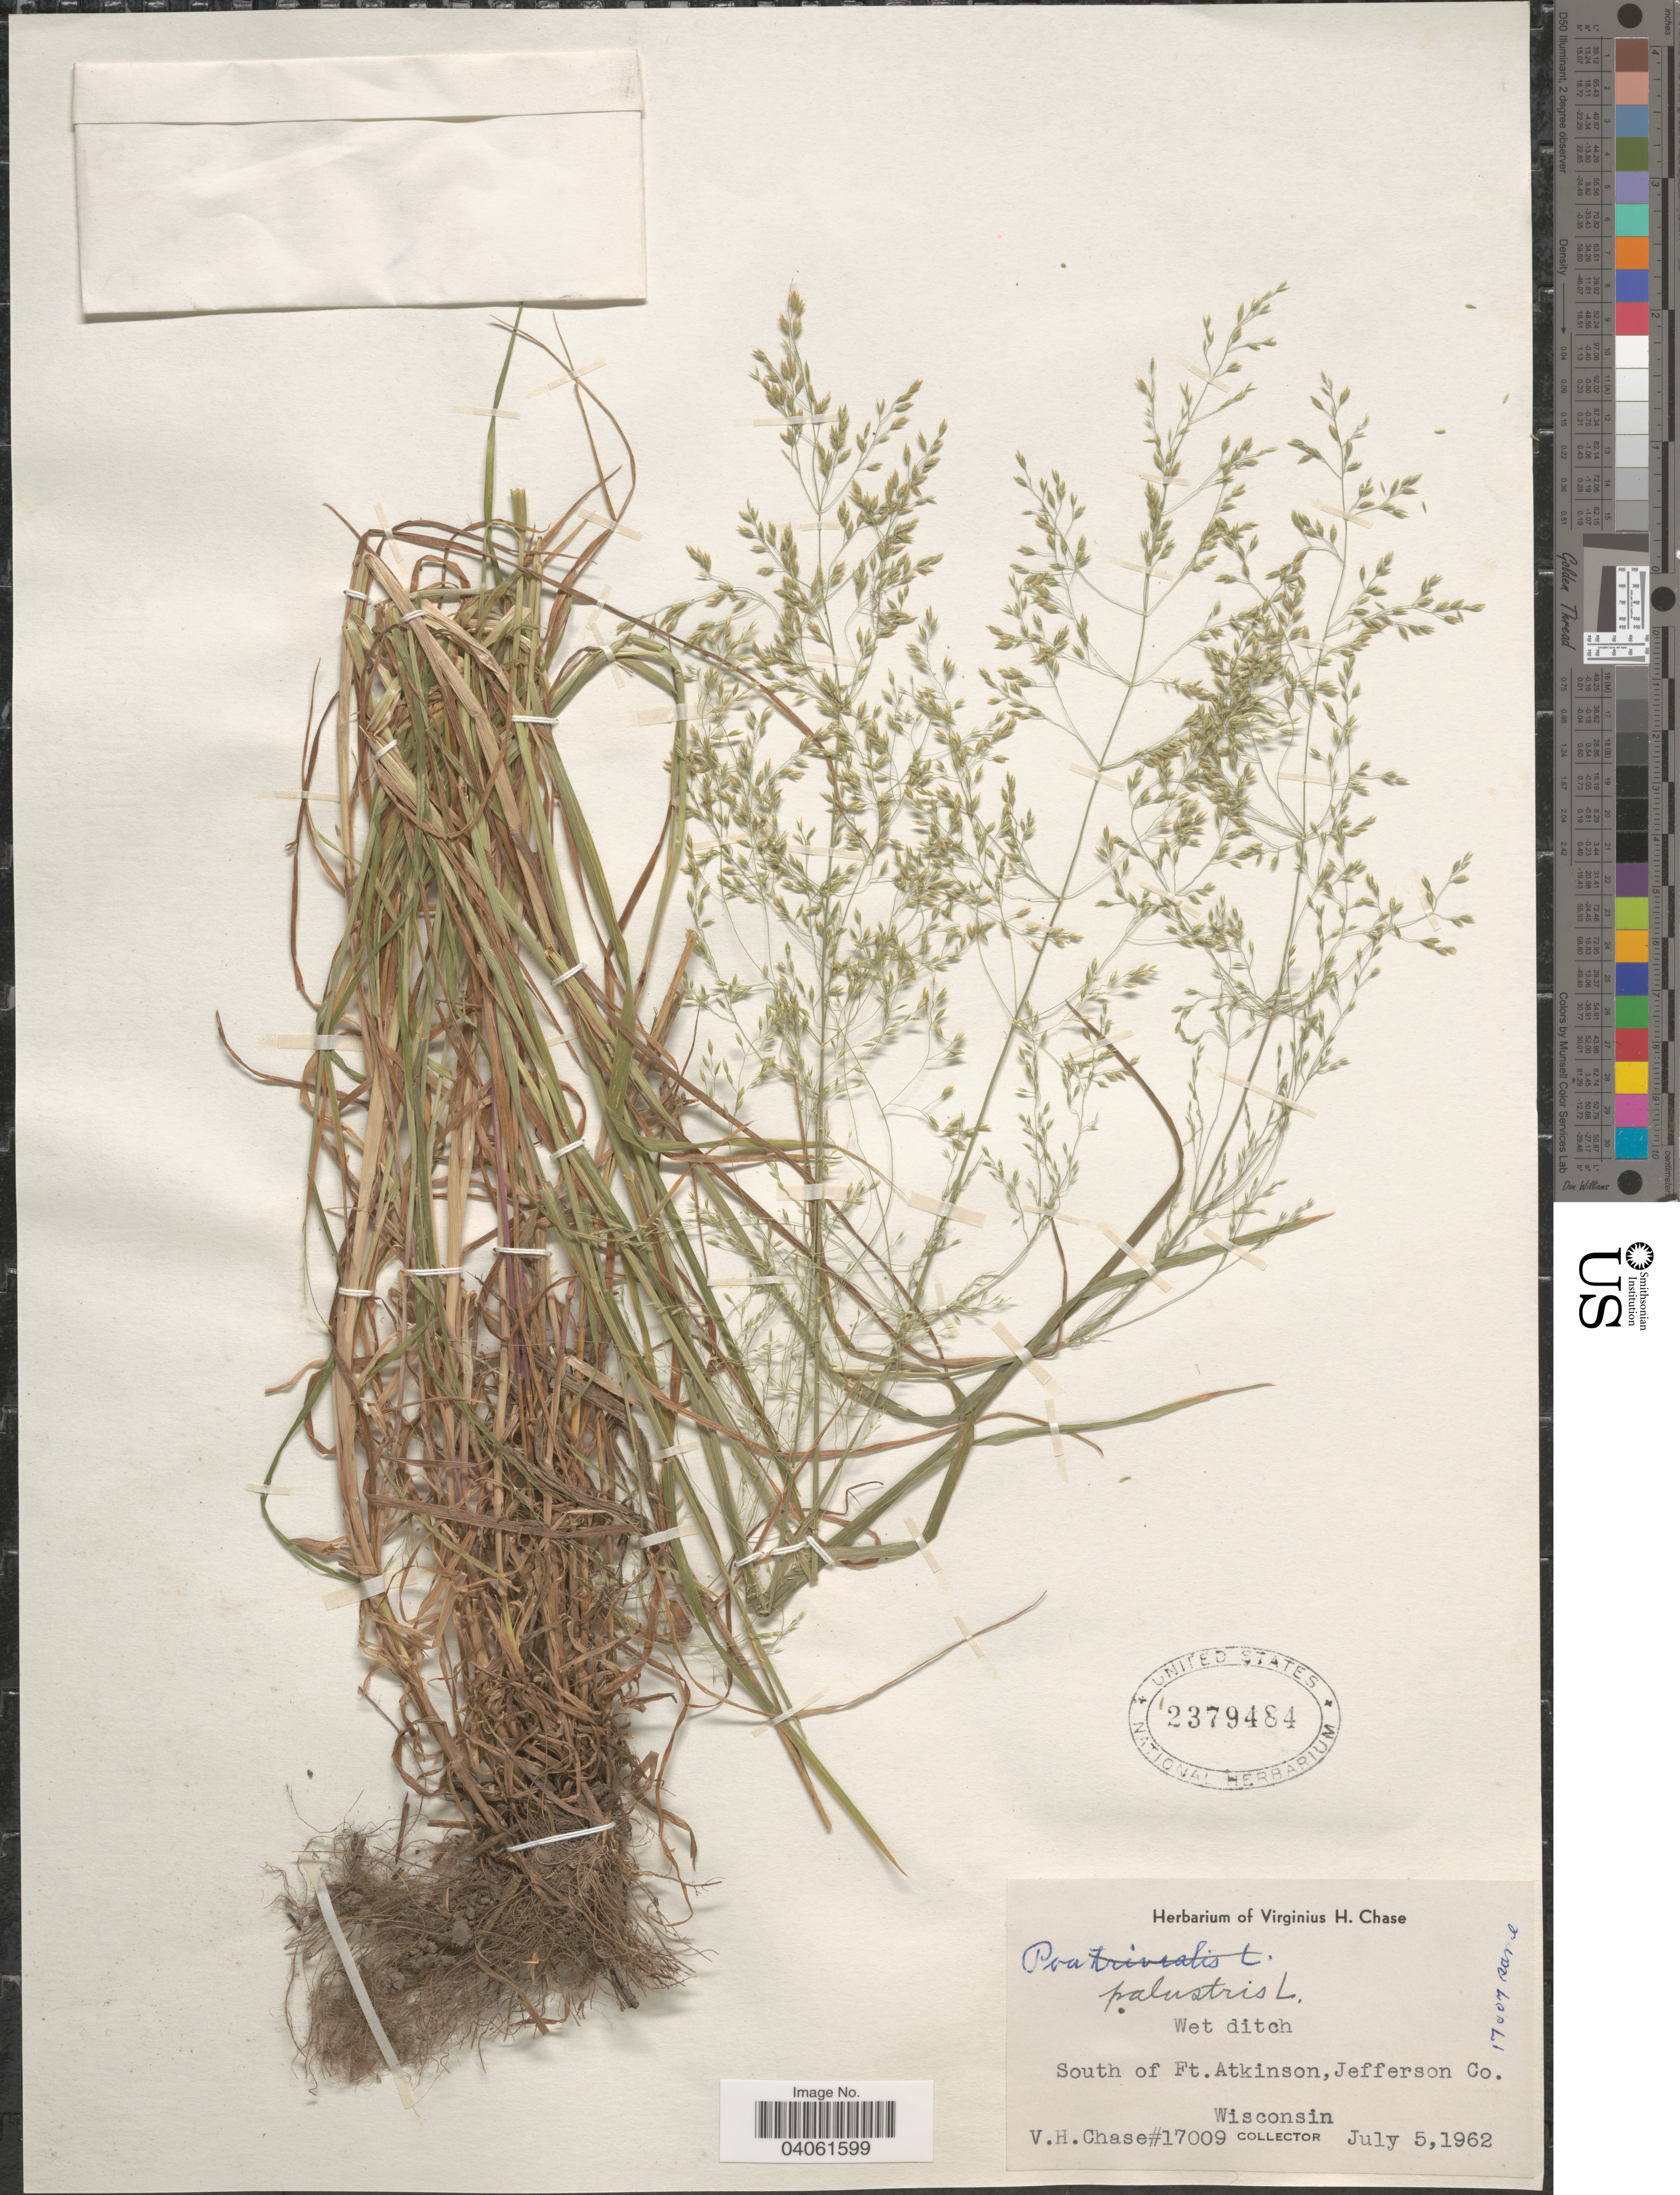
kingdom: Plantae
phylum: Tracheophyta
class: Liliopsida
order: Poales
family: Poaceae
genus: Poa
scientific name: Poa palustris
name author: L.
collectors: V. H. Chase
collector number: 17009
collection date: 1962-07-05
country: United States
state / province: Wisconsin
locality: South of Ft. Atkinson, Jefferson Co.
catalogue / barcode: US 2379484